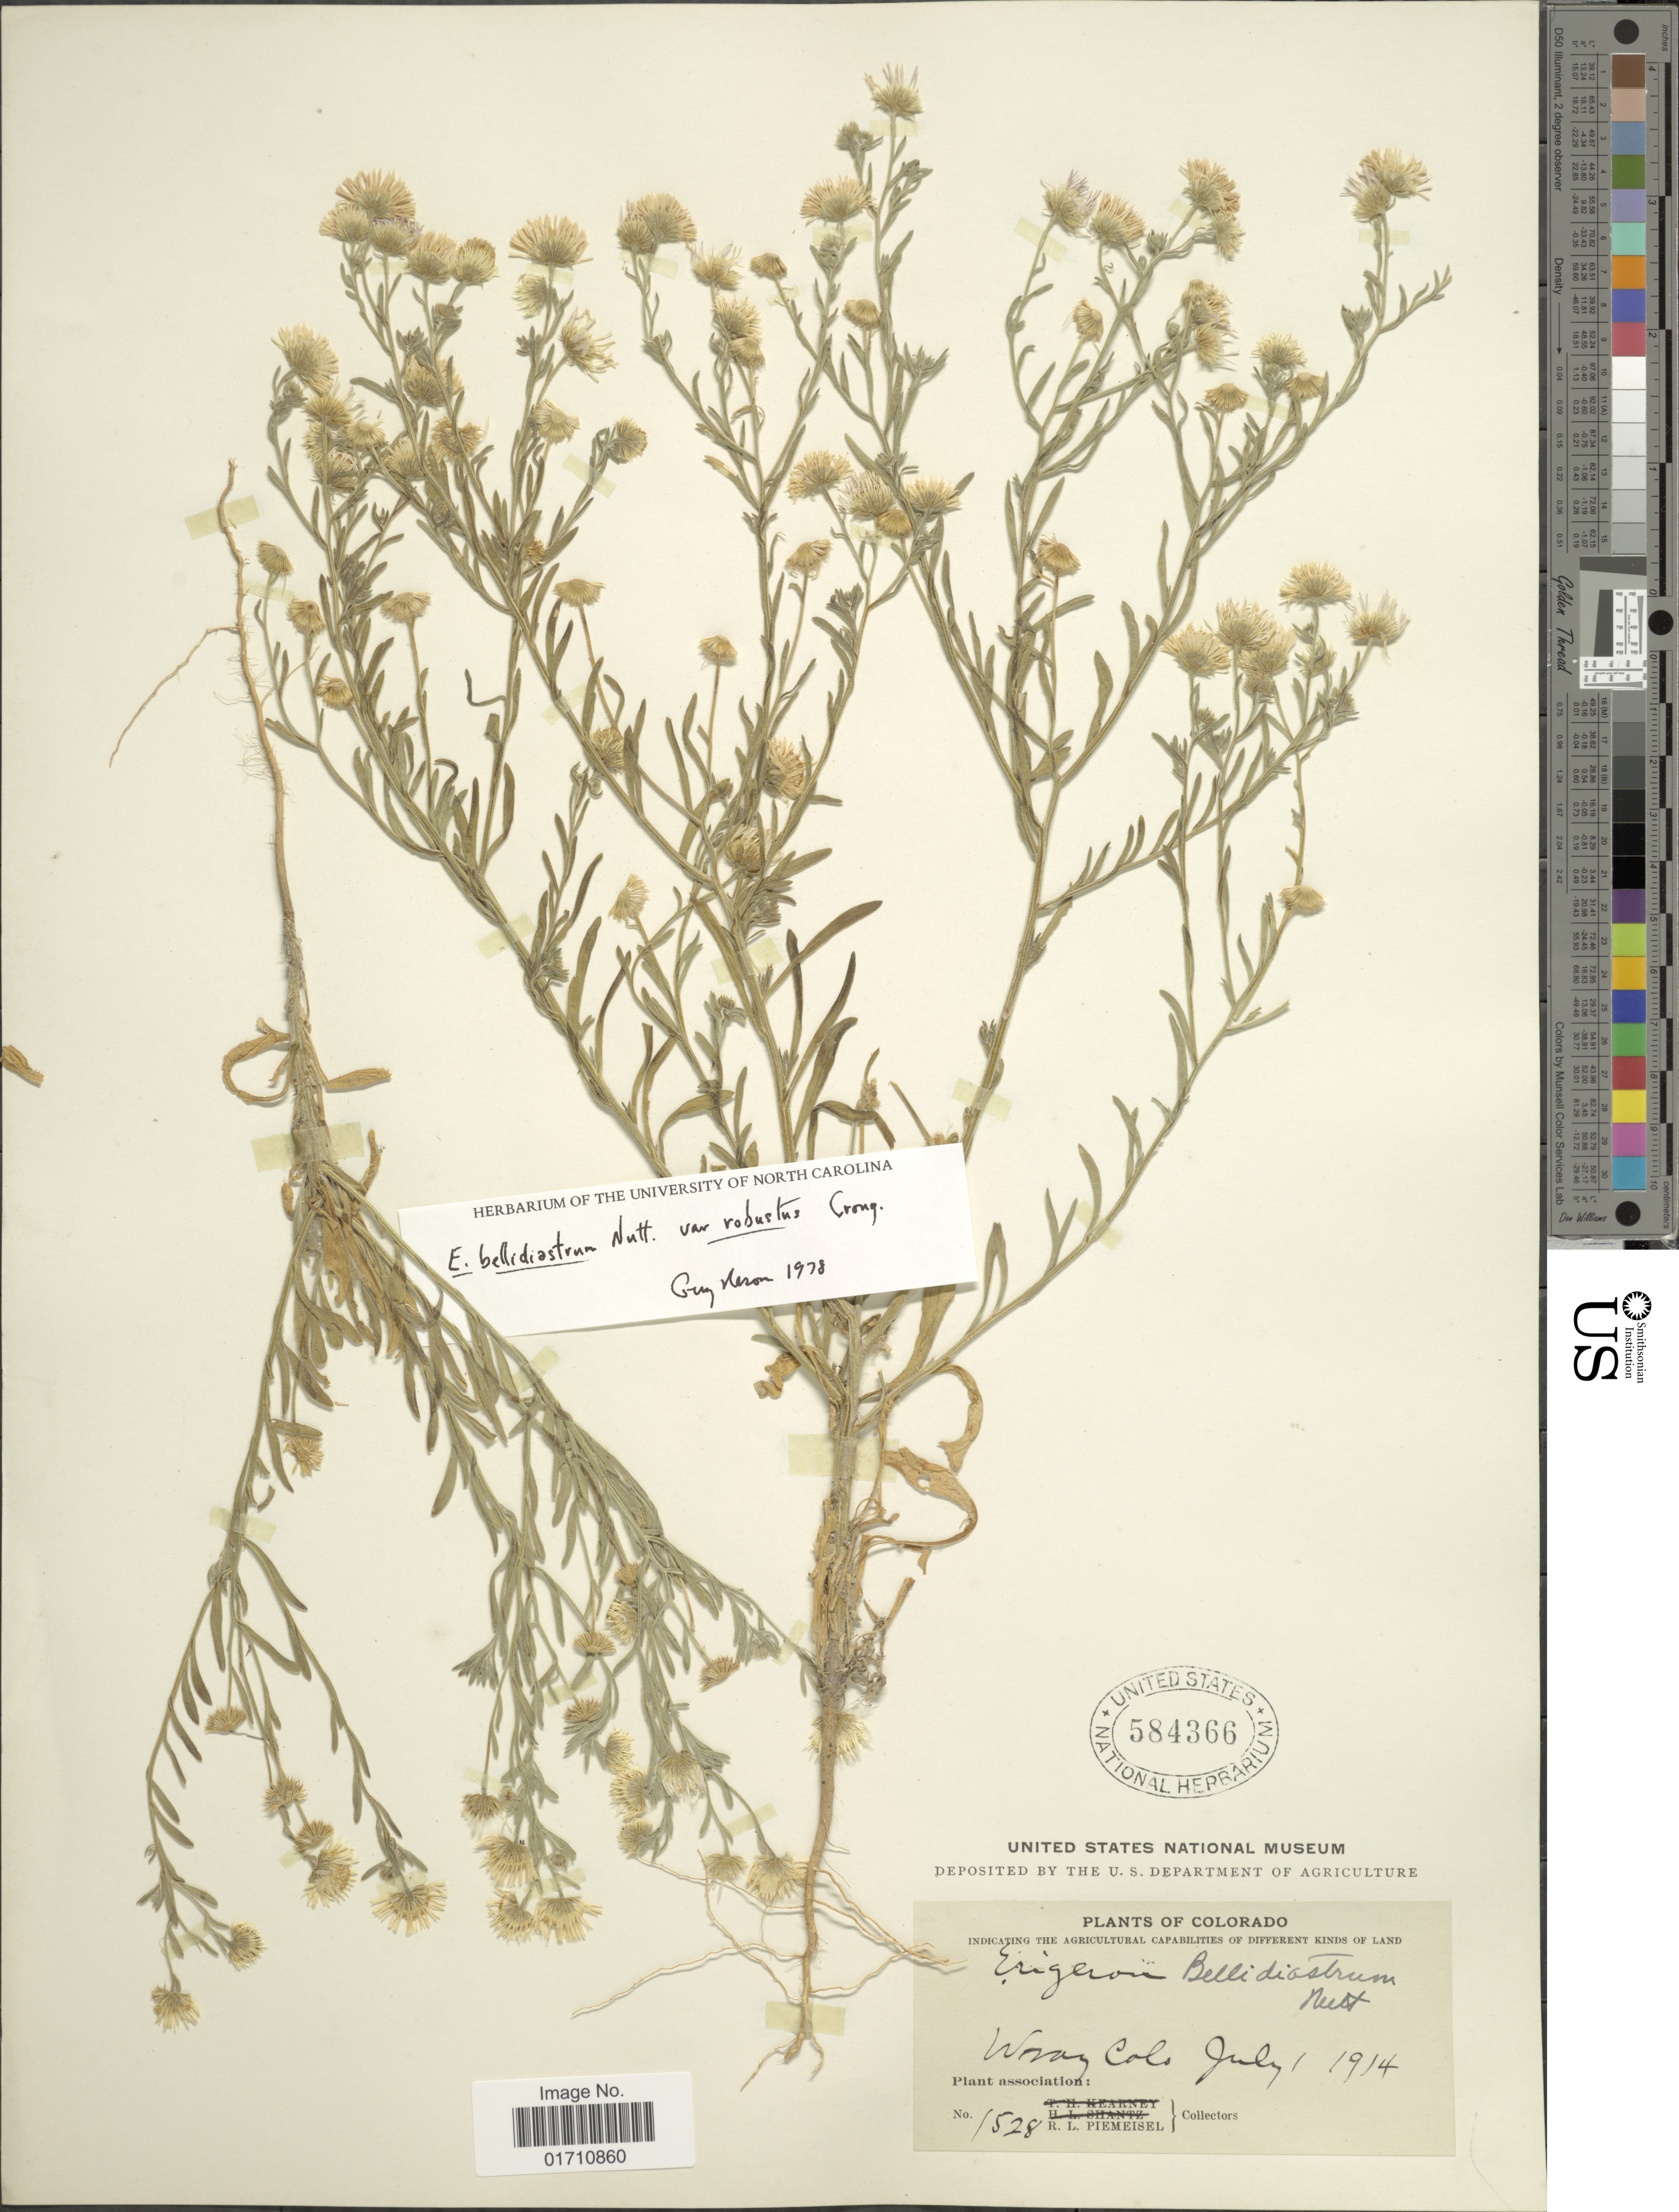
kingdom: Plantae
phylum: Tracheophyta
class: Magnoliopsida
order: Asterales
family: Asteraceae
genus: Erigeron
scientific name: Erigeron bellidiastrum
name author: Nutt.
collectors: R. L. Piemeisel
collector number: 1528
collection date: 1914-07-01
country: United States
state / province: Colorado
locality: Wray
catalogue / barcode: US 584366